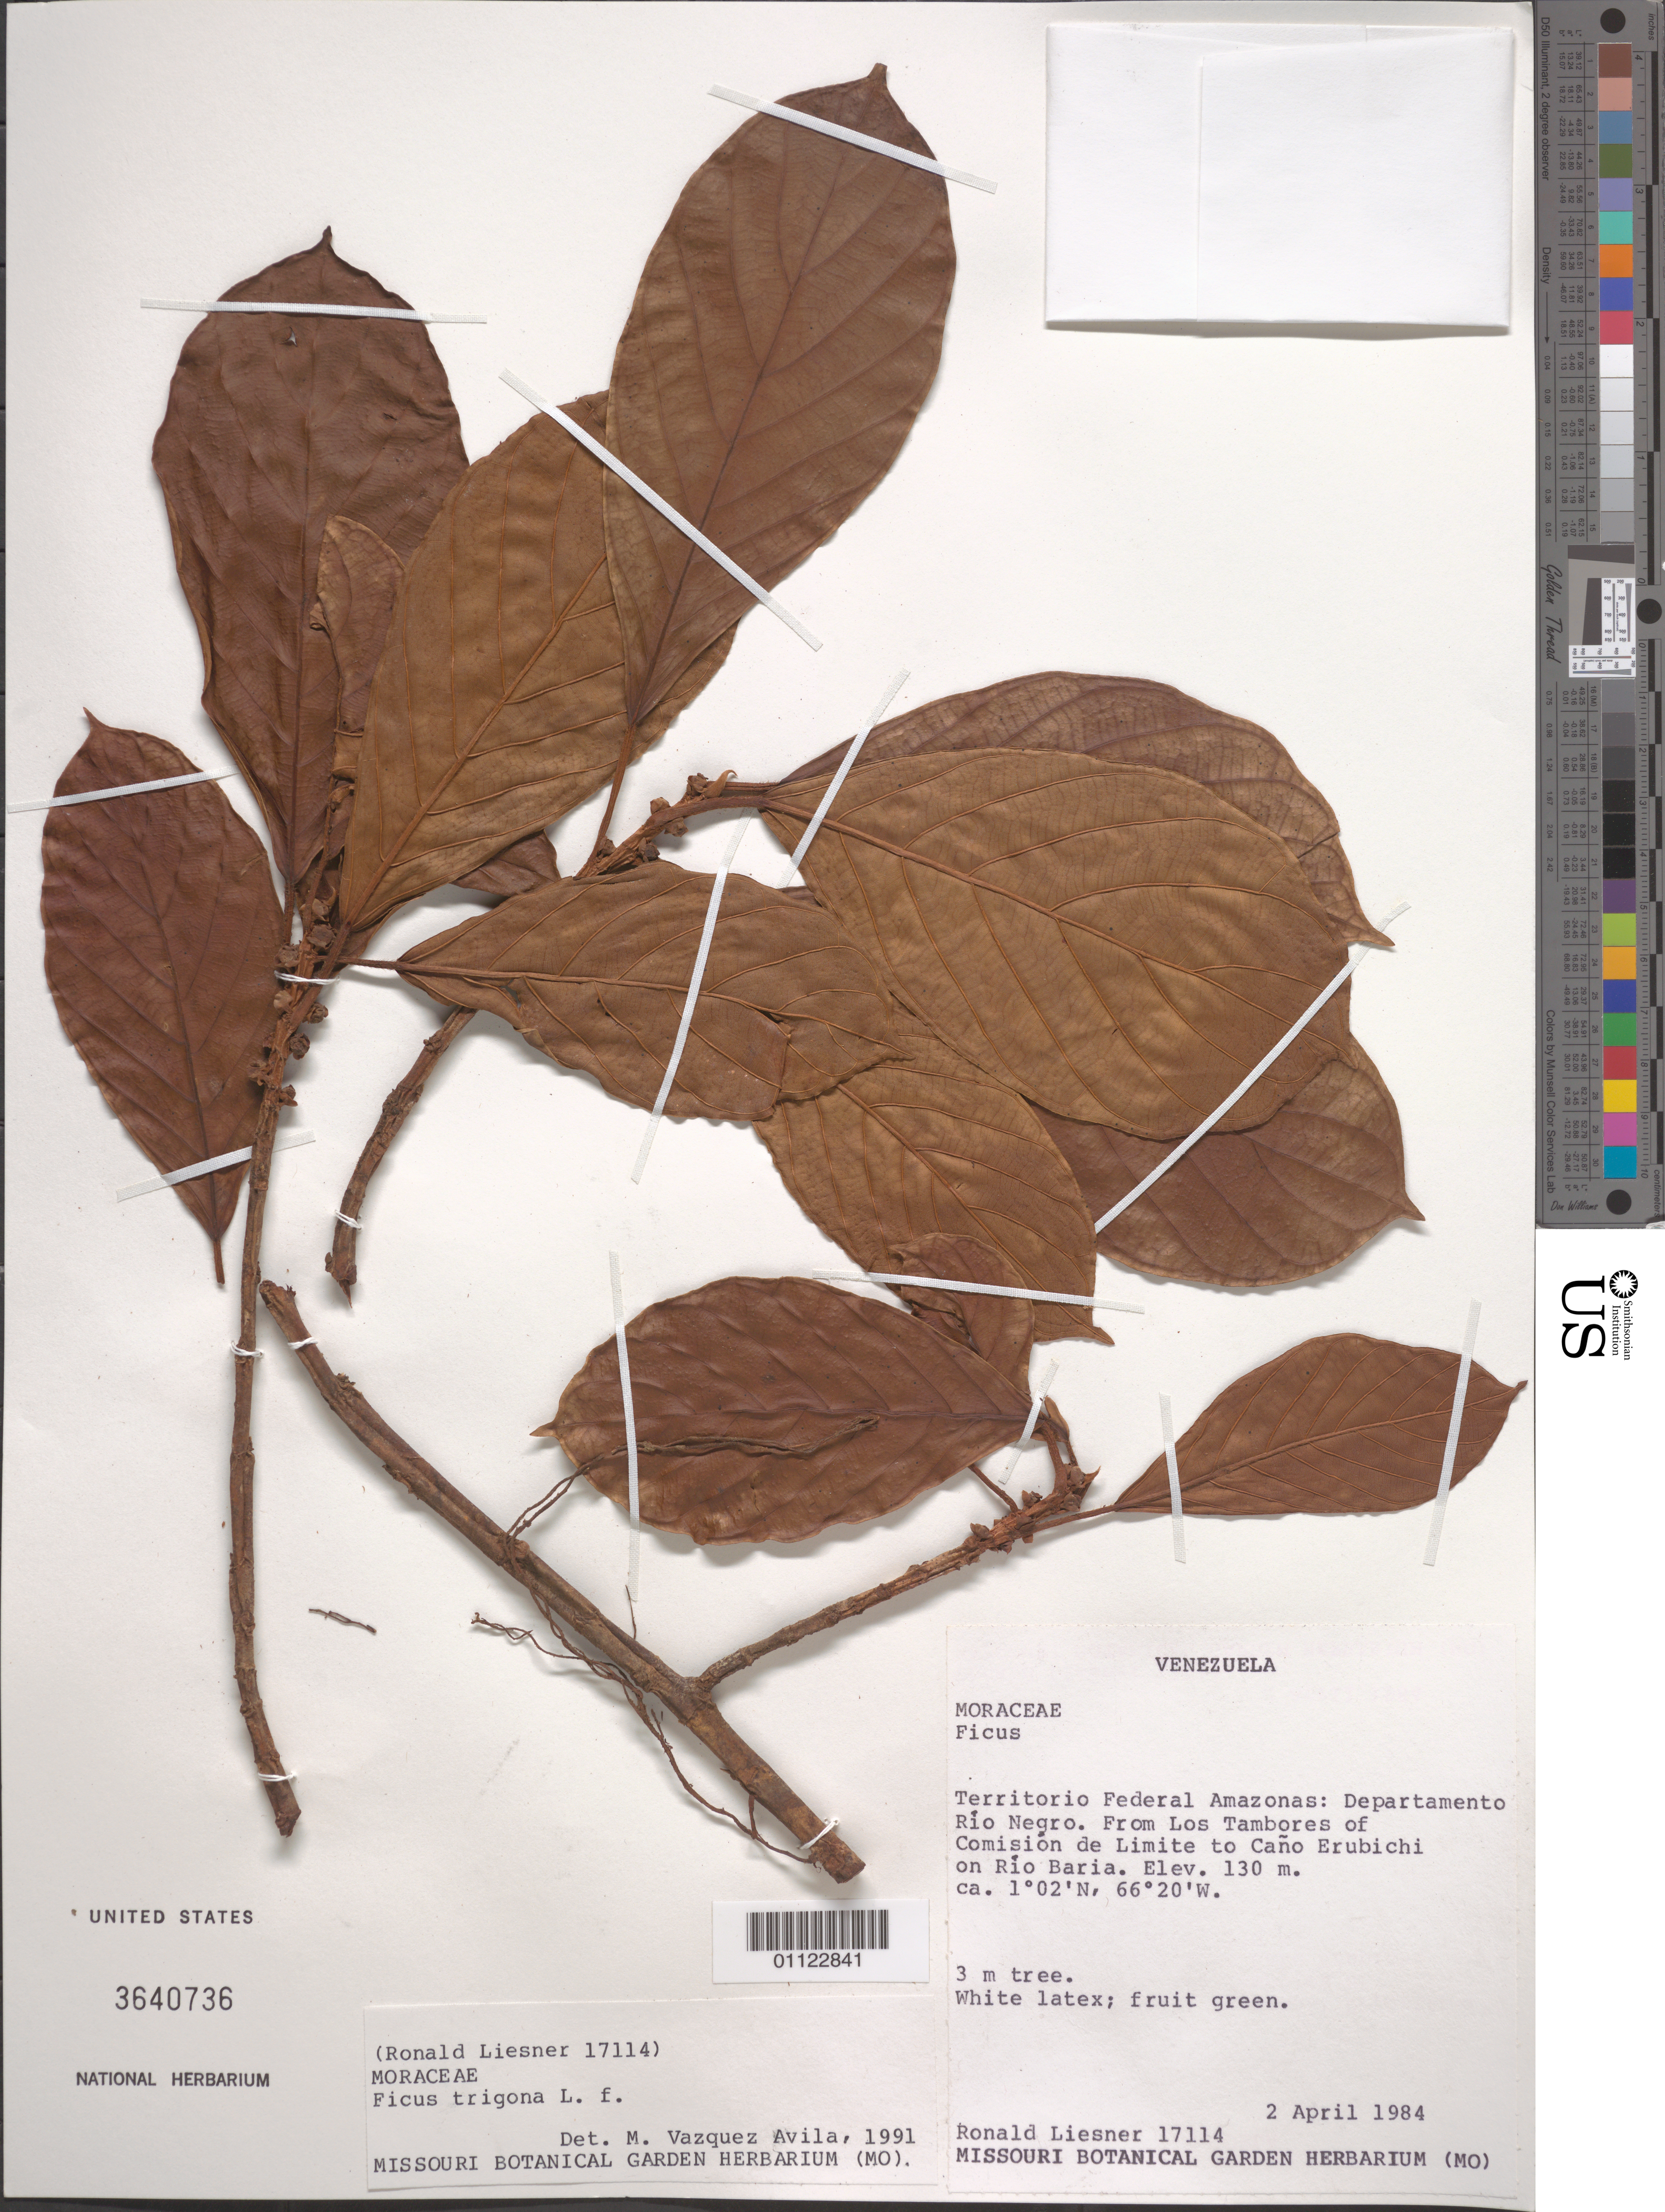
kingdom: Plantae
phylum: Tracheophyta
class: Magnoliopsida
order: Rosales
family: Moraceae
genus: Ficus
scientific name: Ficus trigona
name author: L. f.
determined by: Vázquez A., M. D.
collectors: R. L. Liesner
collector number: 17114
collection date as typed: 2-Apr-84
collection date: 1984-04-02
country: Venezuela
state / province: Amazonas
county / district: Río Negro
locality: Los Tambores of Comision de Limite to Caño Erubichi on Río Baria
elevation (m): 130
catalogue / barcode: US 3640736